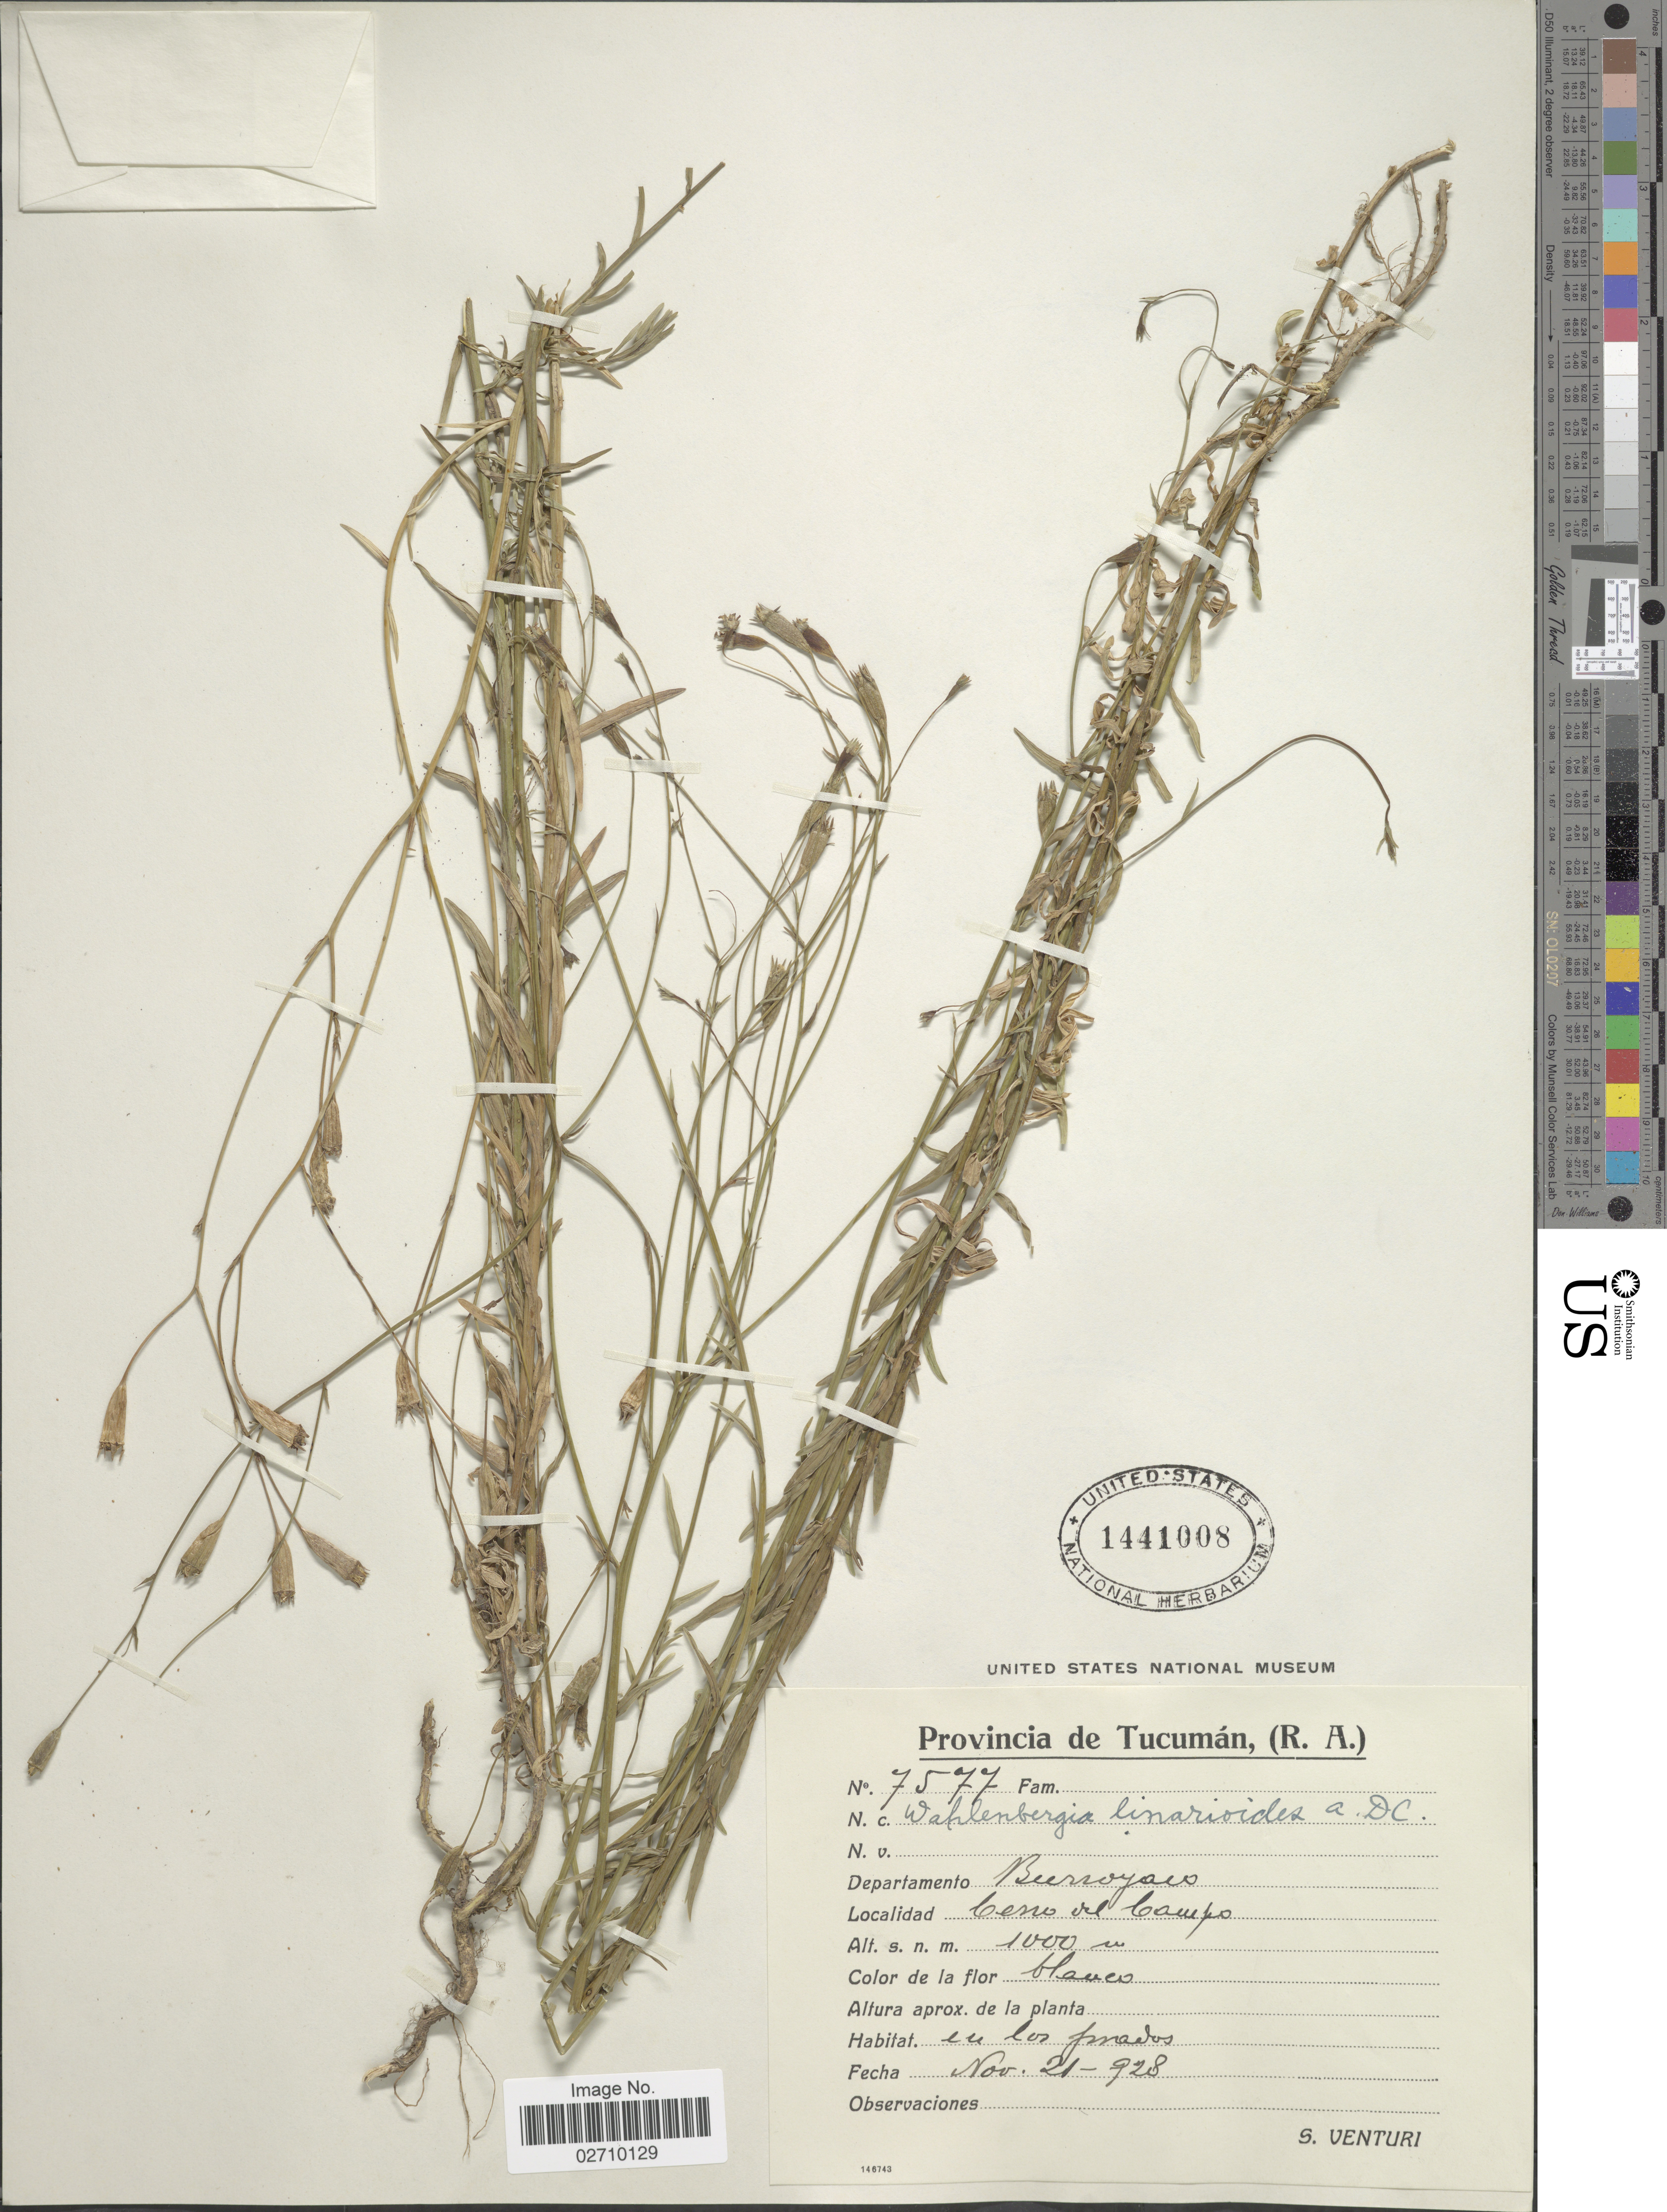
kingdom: Plantae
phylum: Tracheophyta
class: Magnoliopsida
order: Asterales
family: Campanulaceae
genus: Wahlenbergia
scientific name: Wahlenbergia linarioides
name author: (Lam.) A. DC.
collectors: S. Venturi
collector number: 7577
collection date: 1928-11-21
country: Argentina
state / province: Tucuman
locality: Departamento: Burroyaco. Cerro del Campo.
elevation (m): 1000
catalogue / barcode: US 1441008